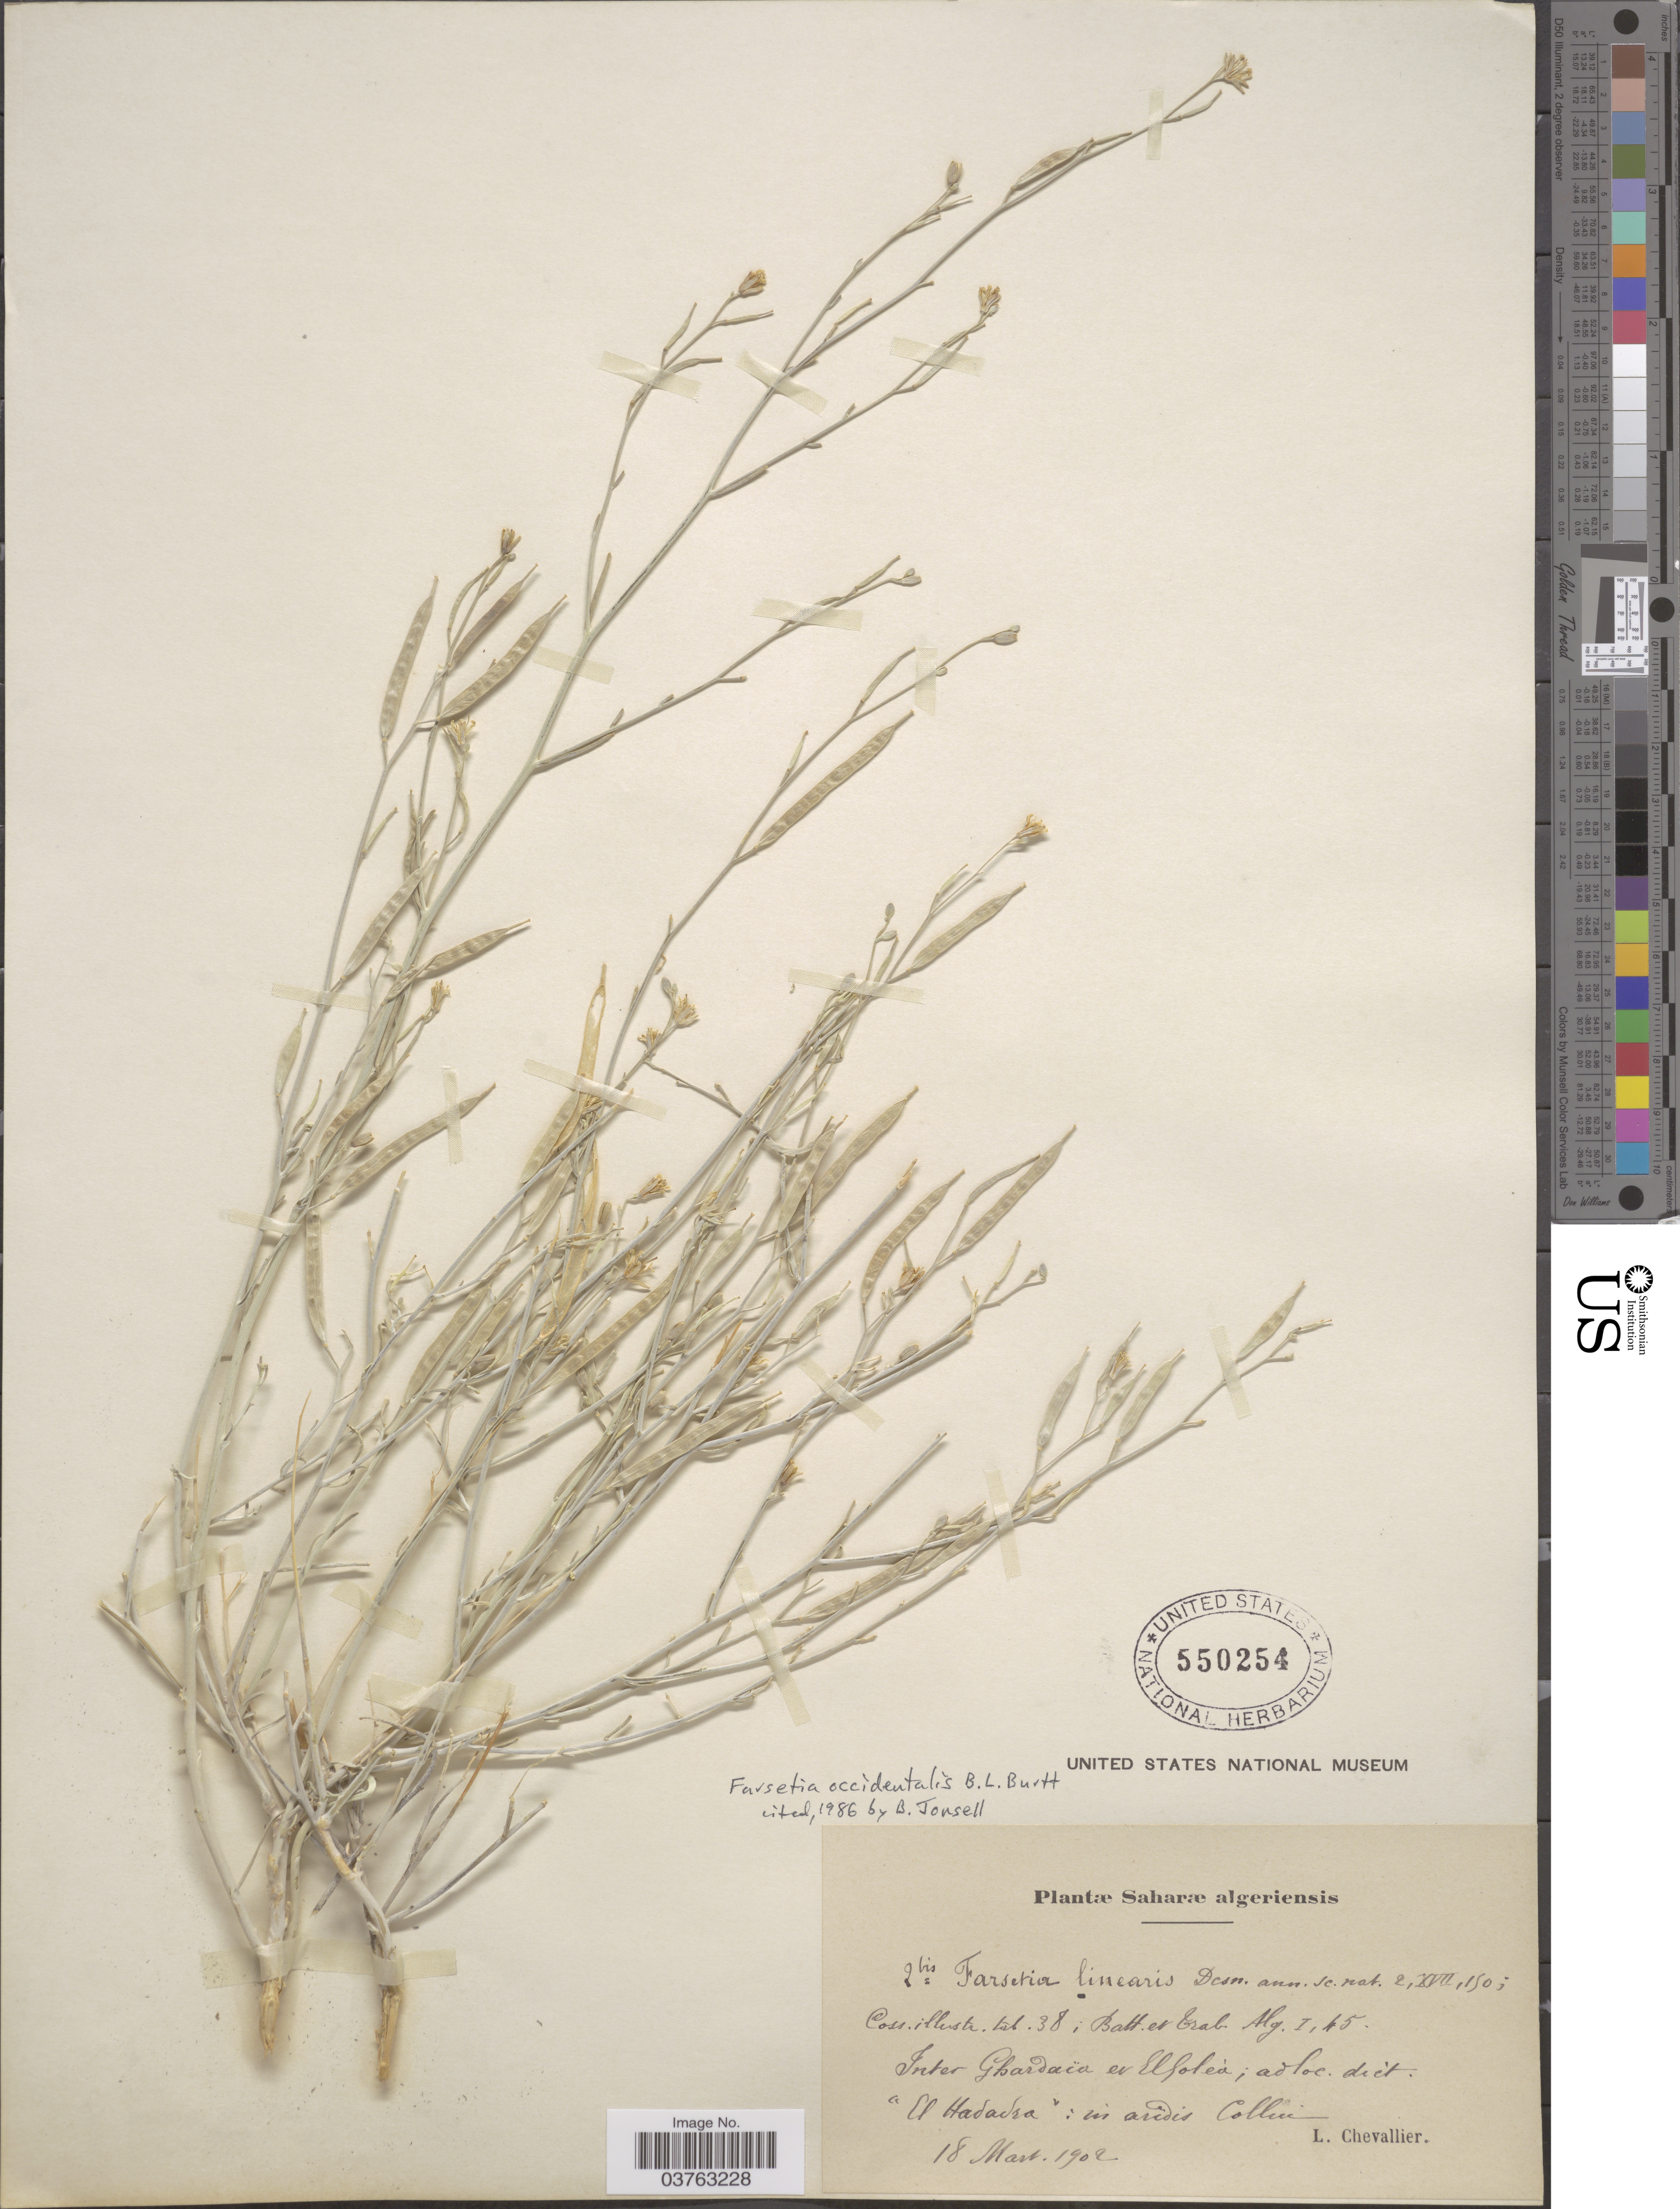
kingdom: Plantae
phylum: Tracheophyta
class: Magnoliopsida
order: Brassicales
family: Brassicaceae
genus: Farsetia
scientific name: Farsetia occidentalis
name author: B.L. Burtt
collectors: L. Chevallier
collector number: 2bis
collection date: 1902-03-18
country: Algeria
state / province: Ghardaïa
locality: Saharæ algeriensis. Inter Ghardaïa et El Golea; ad loc. dict. 'El Hadadra."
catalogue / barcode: US 550254